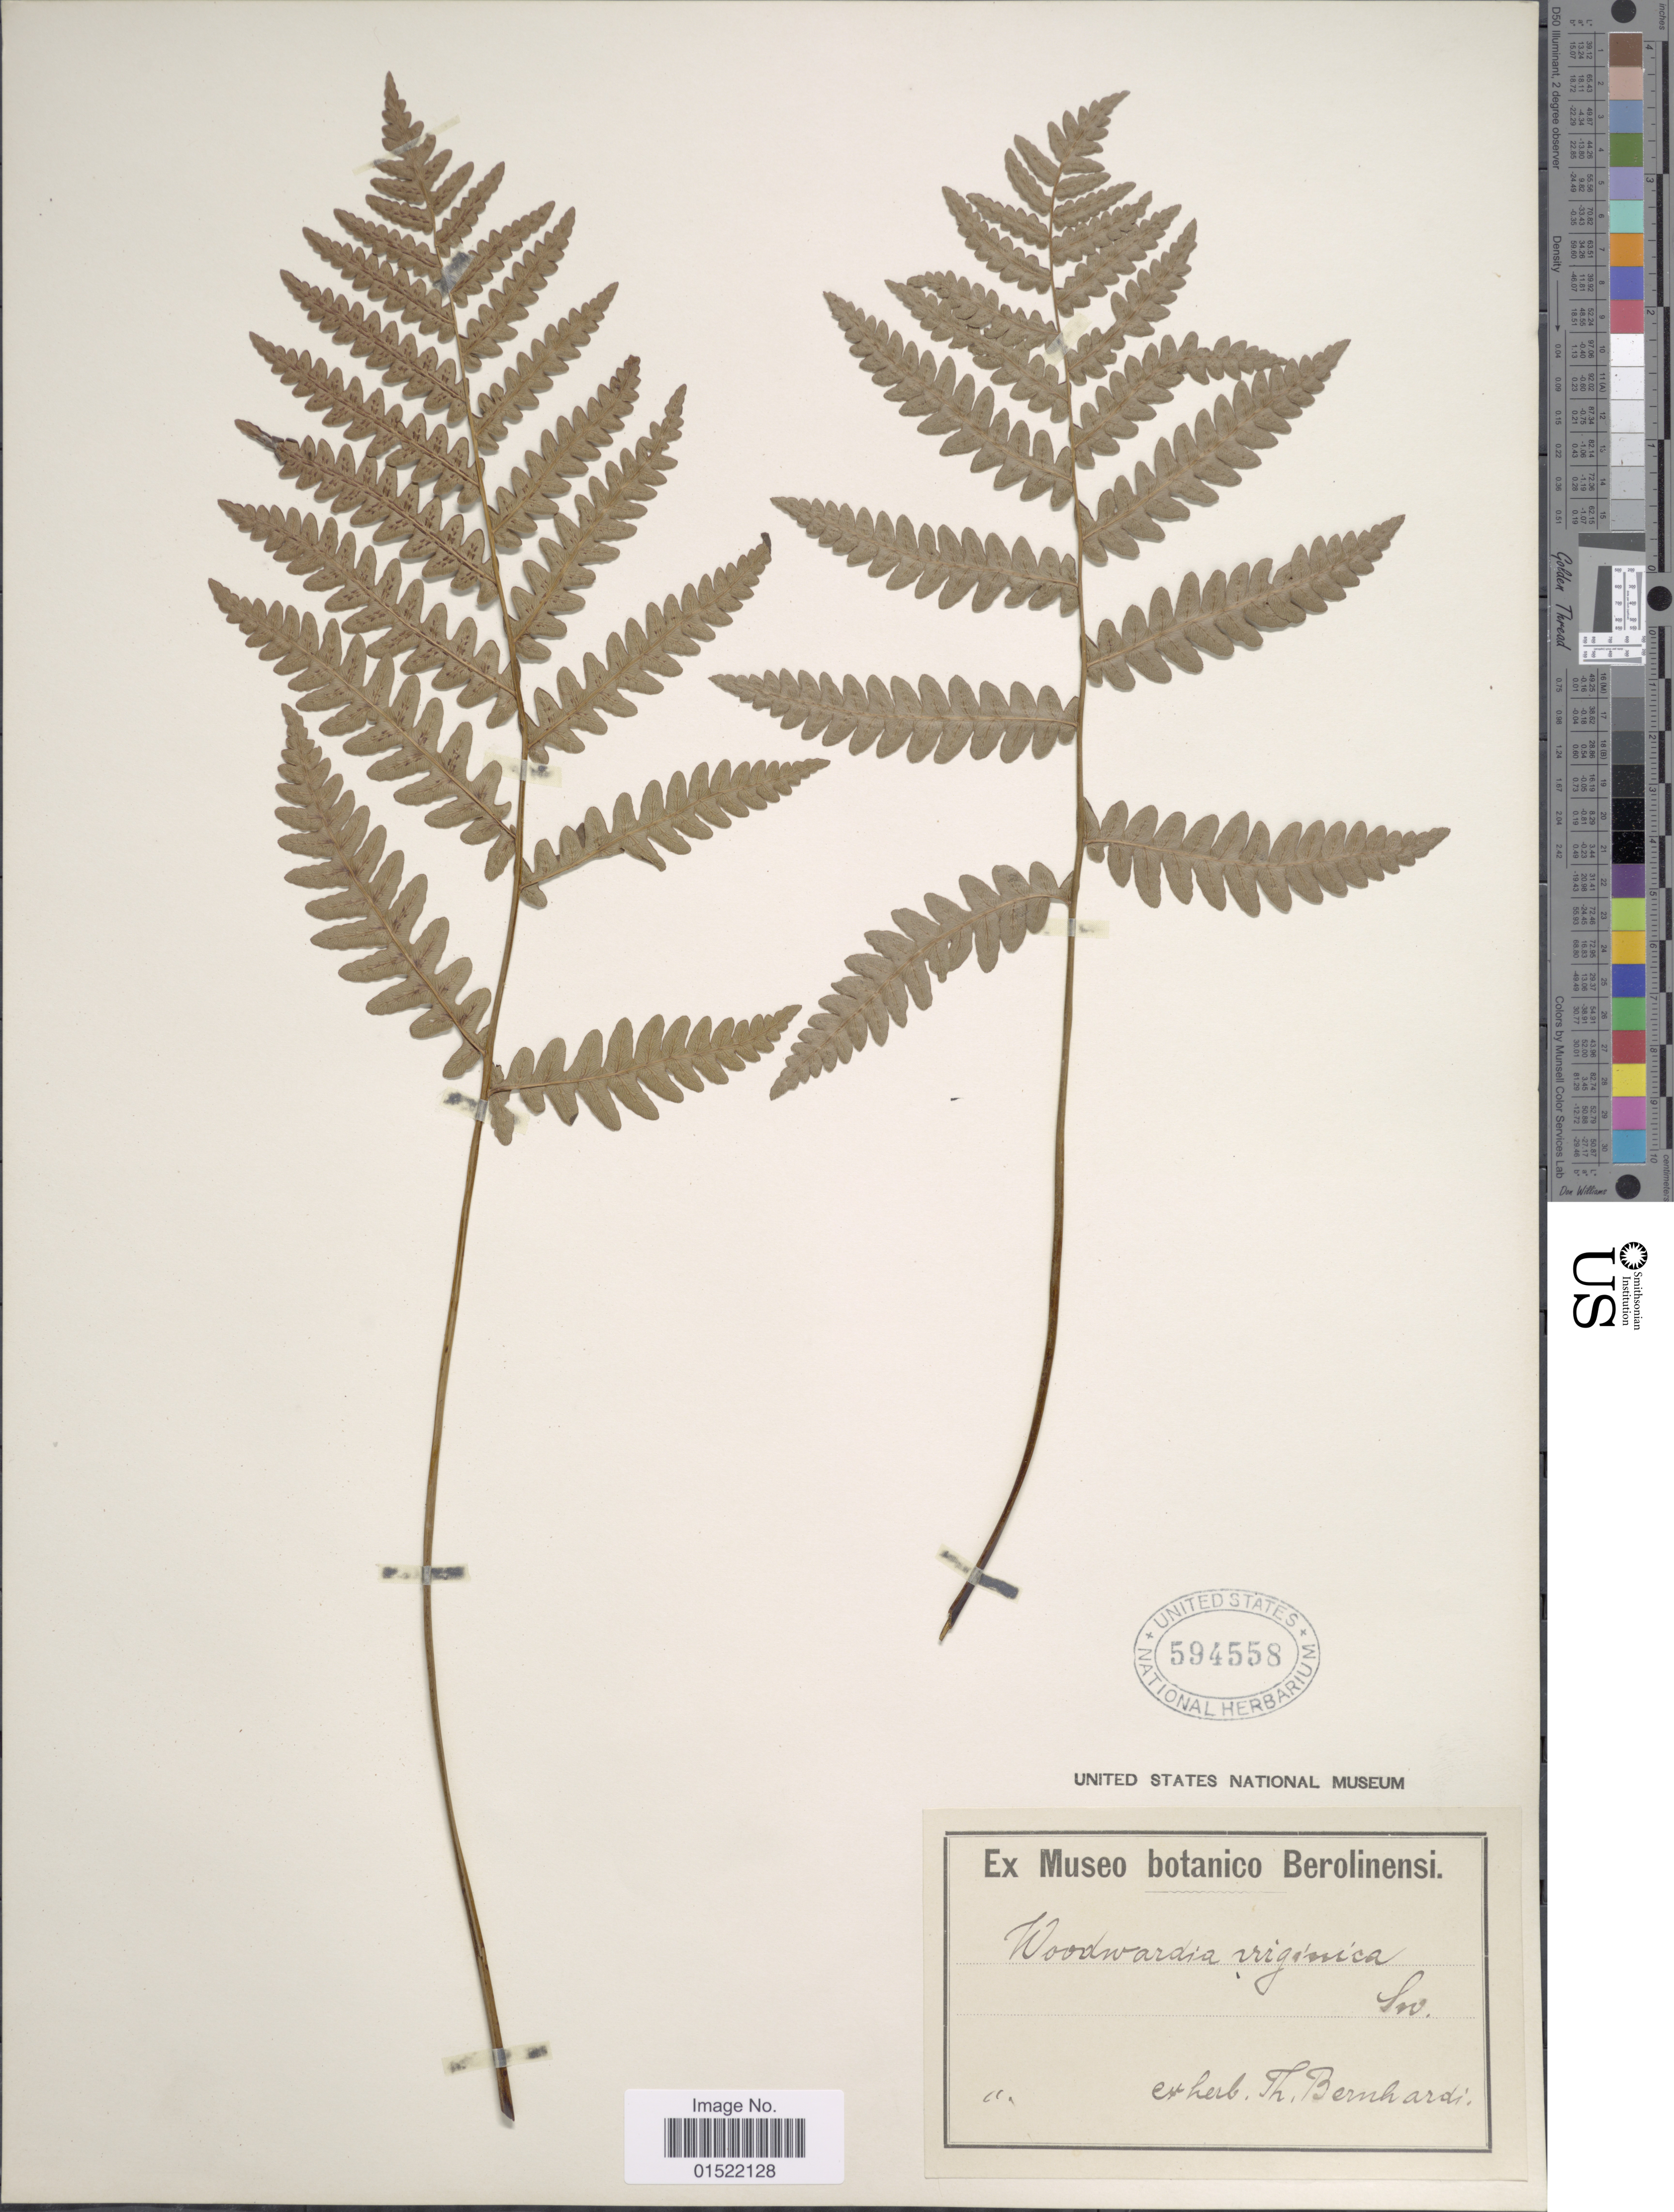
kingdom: Plantae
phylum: Tracheophyta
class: Polypodiopsida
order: Polypodiales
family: Blechnaceae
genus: Woodwardia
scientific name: Woodwardia virginica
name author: (L.) R.M. Sm.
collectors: ex herb. Bernhardi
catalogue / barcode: US 594558